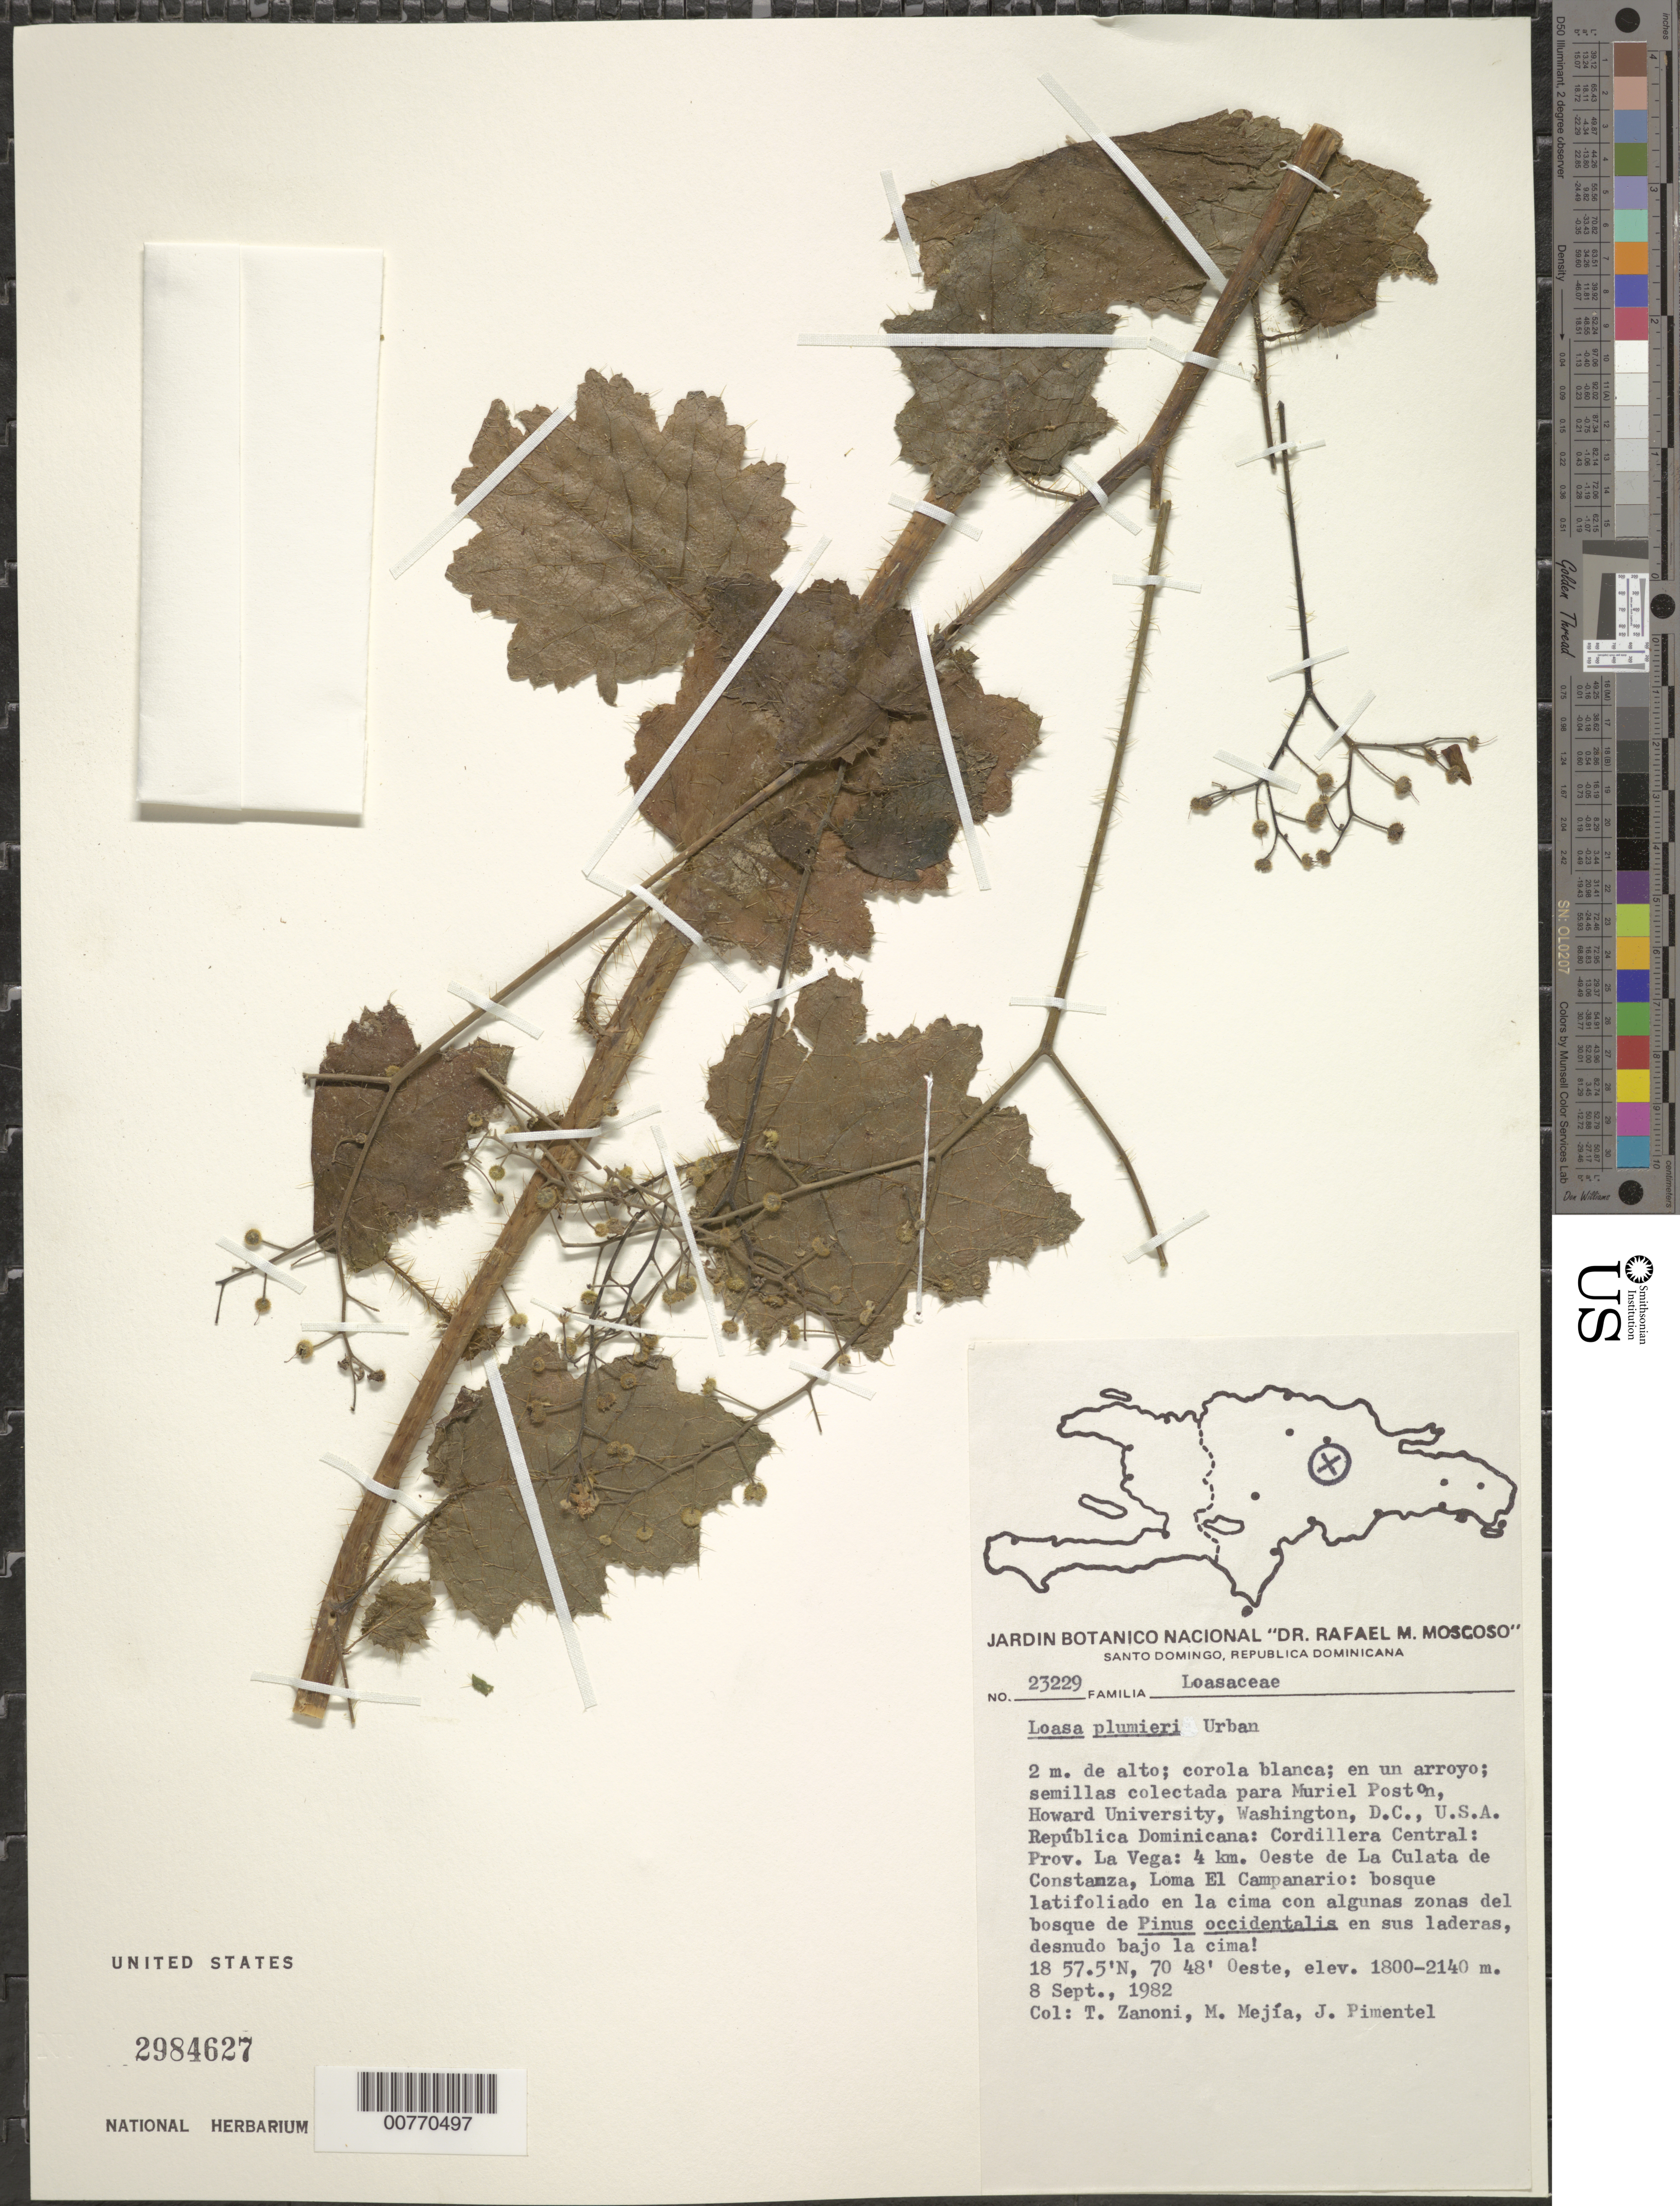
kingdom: Plantae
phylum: Tracheophyta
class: Magnoliopsida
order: Cornales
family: Loasaceae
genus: Aosa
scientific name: Aosa plumieri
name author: (Urb.) Weigend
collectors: T. A. Zanoni, M. Mejia & J. Pimentel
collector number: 23229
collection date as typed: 08 Sep 1982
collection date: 1982-09-08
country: Dominican Republic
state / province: La Vega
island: Hispaniola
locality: Cordillera Central, 4 km west of La Culata de Constanza, Loma El Campanario.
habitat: In stream; broad leave forest, the top with a few zones of Pinus occidentalis forest in their slopes, plain under the summit.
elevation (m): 1800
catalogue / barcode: US 2984627